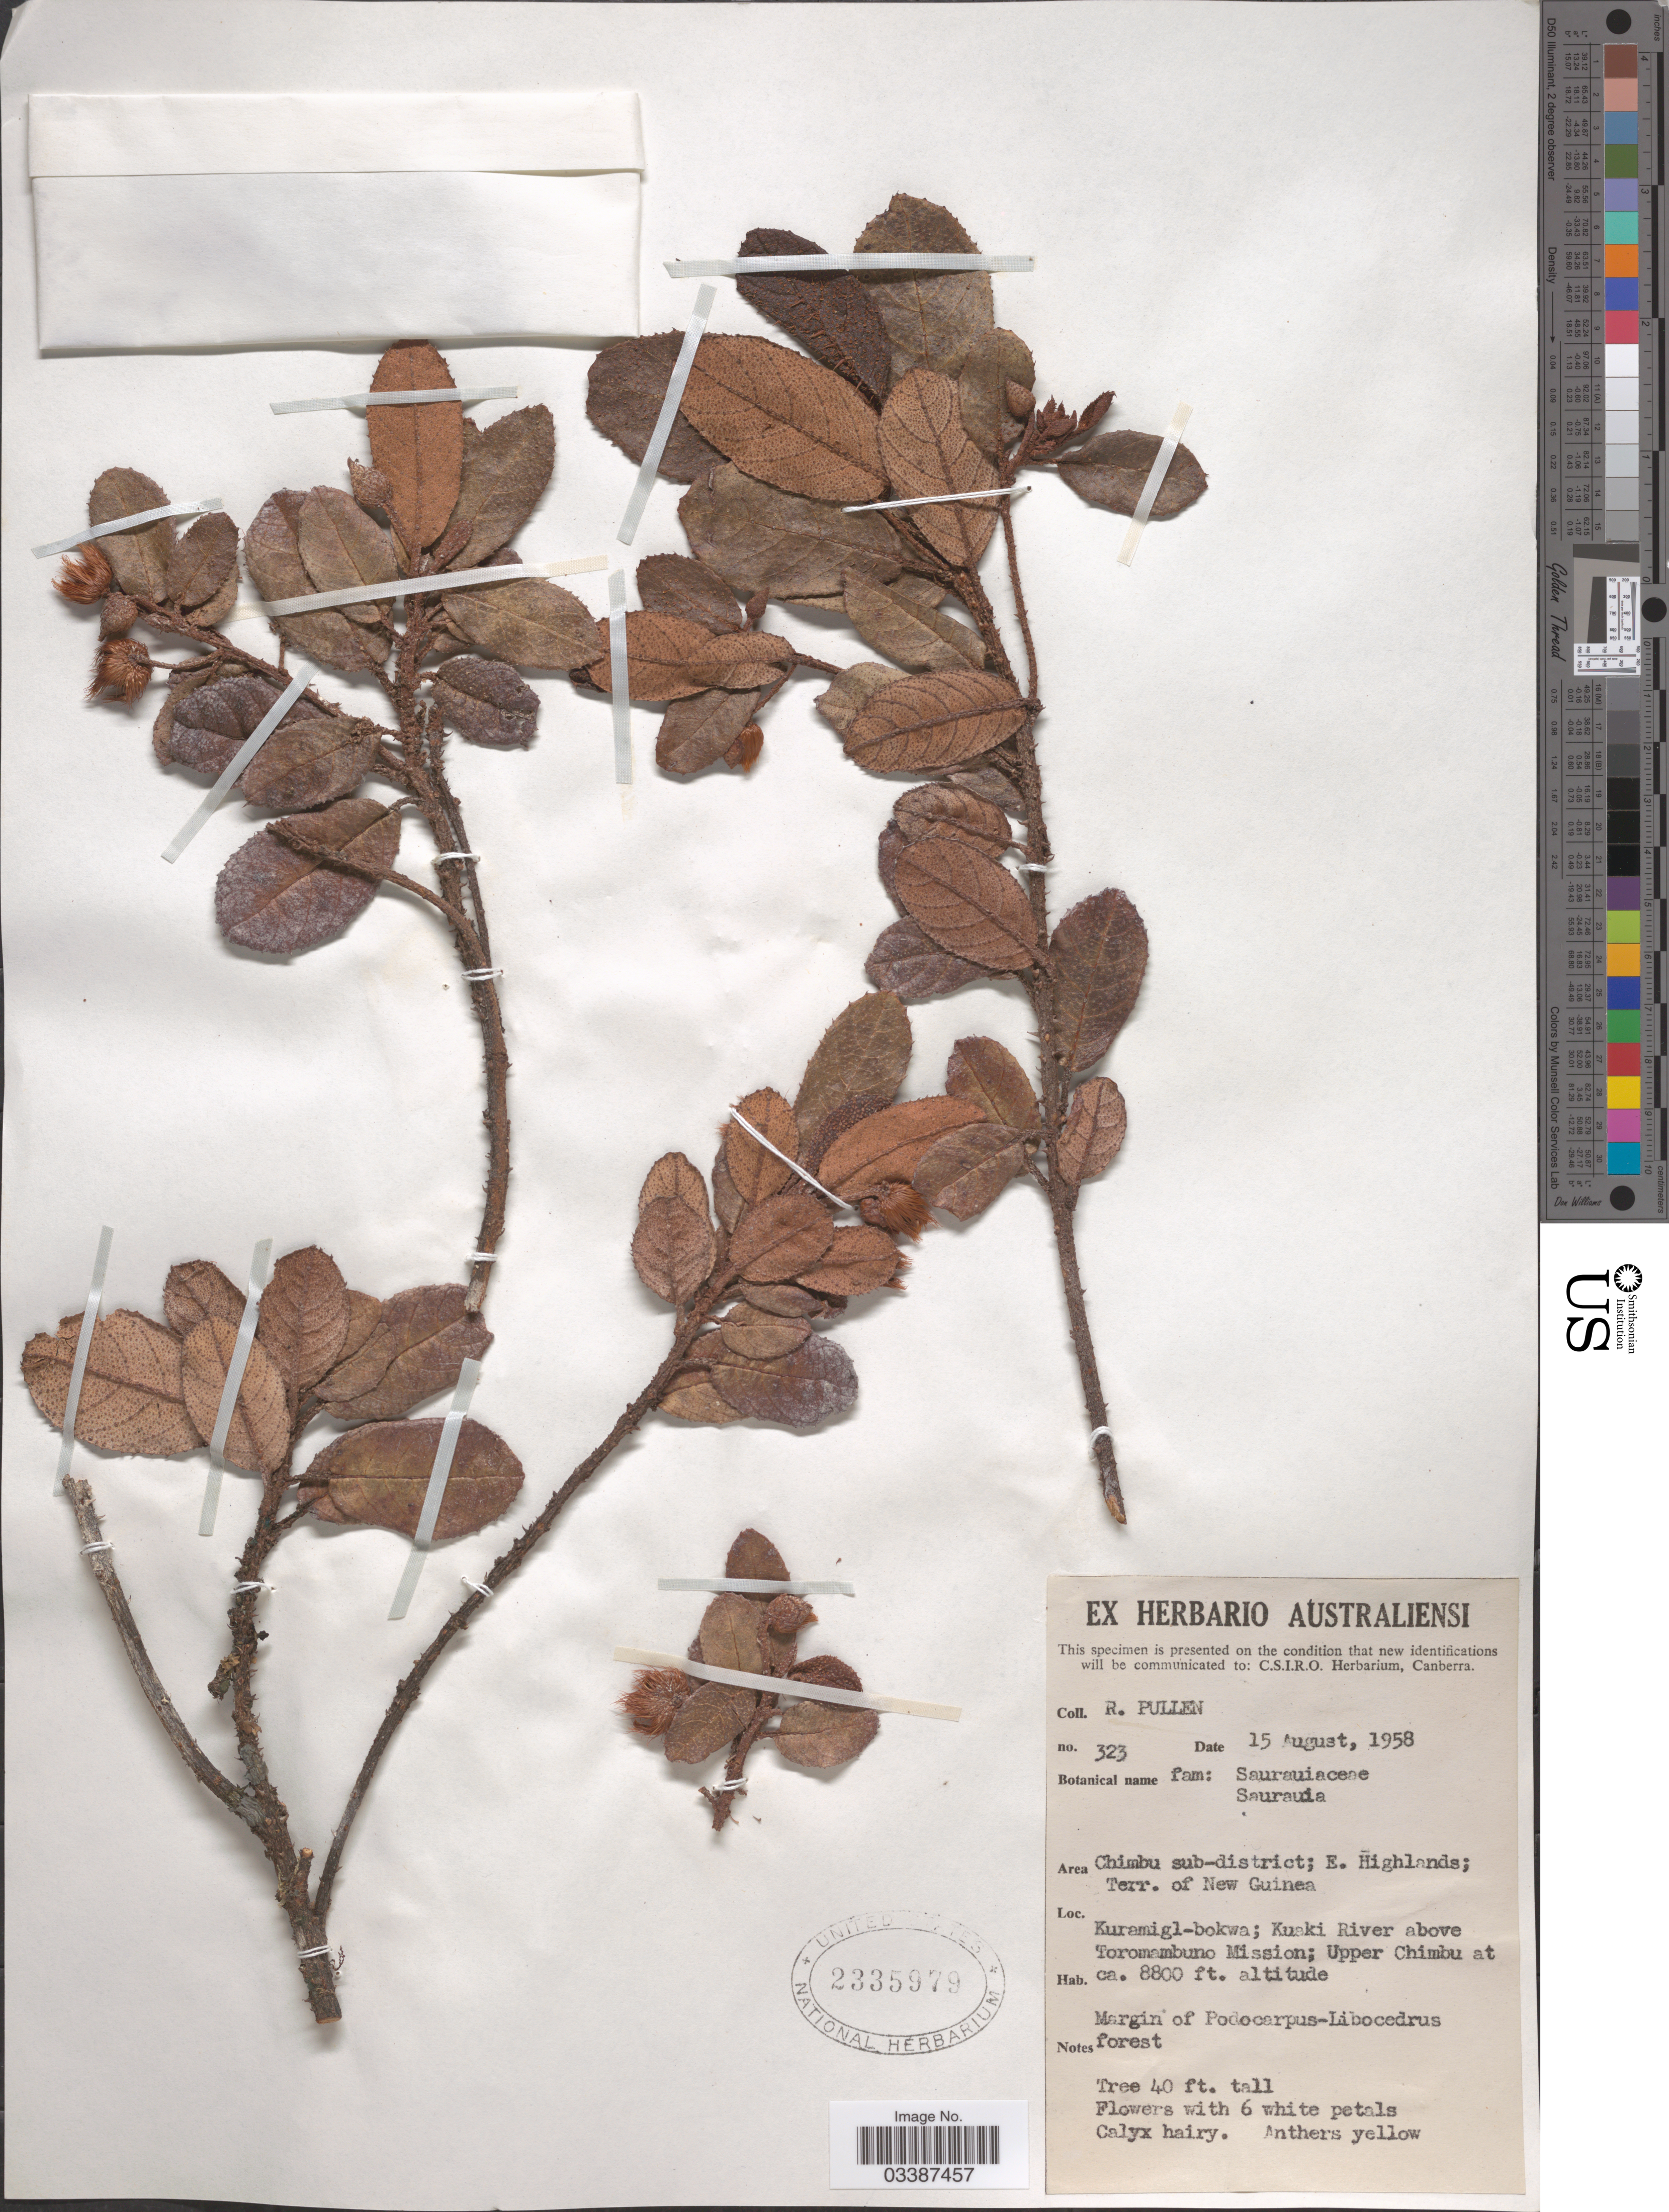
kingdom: Plantae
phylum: Tracheophyta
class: Magnoliopsida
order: Ericales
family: Actinidiaceae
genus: Saurauia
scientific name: Saurauia sp.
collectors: R. Pullen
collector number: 323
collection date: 1958-08-15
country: Papua New Guinea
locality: Area Chimbu sub-district; E. Highlands; Terr. of New Guinea. Kuramigl-bokwa; Kuaki River above Toromambuno Mission; Upper Chimbu.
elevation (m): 2682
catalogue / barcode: US 2335979